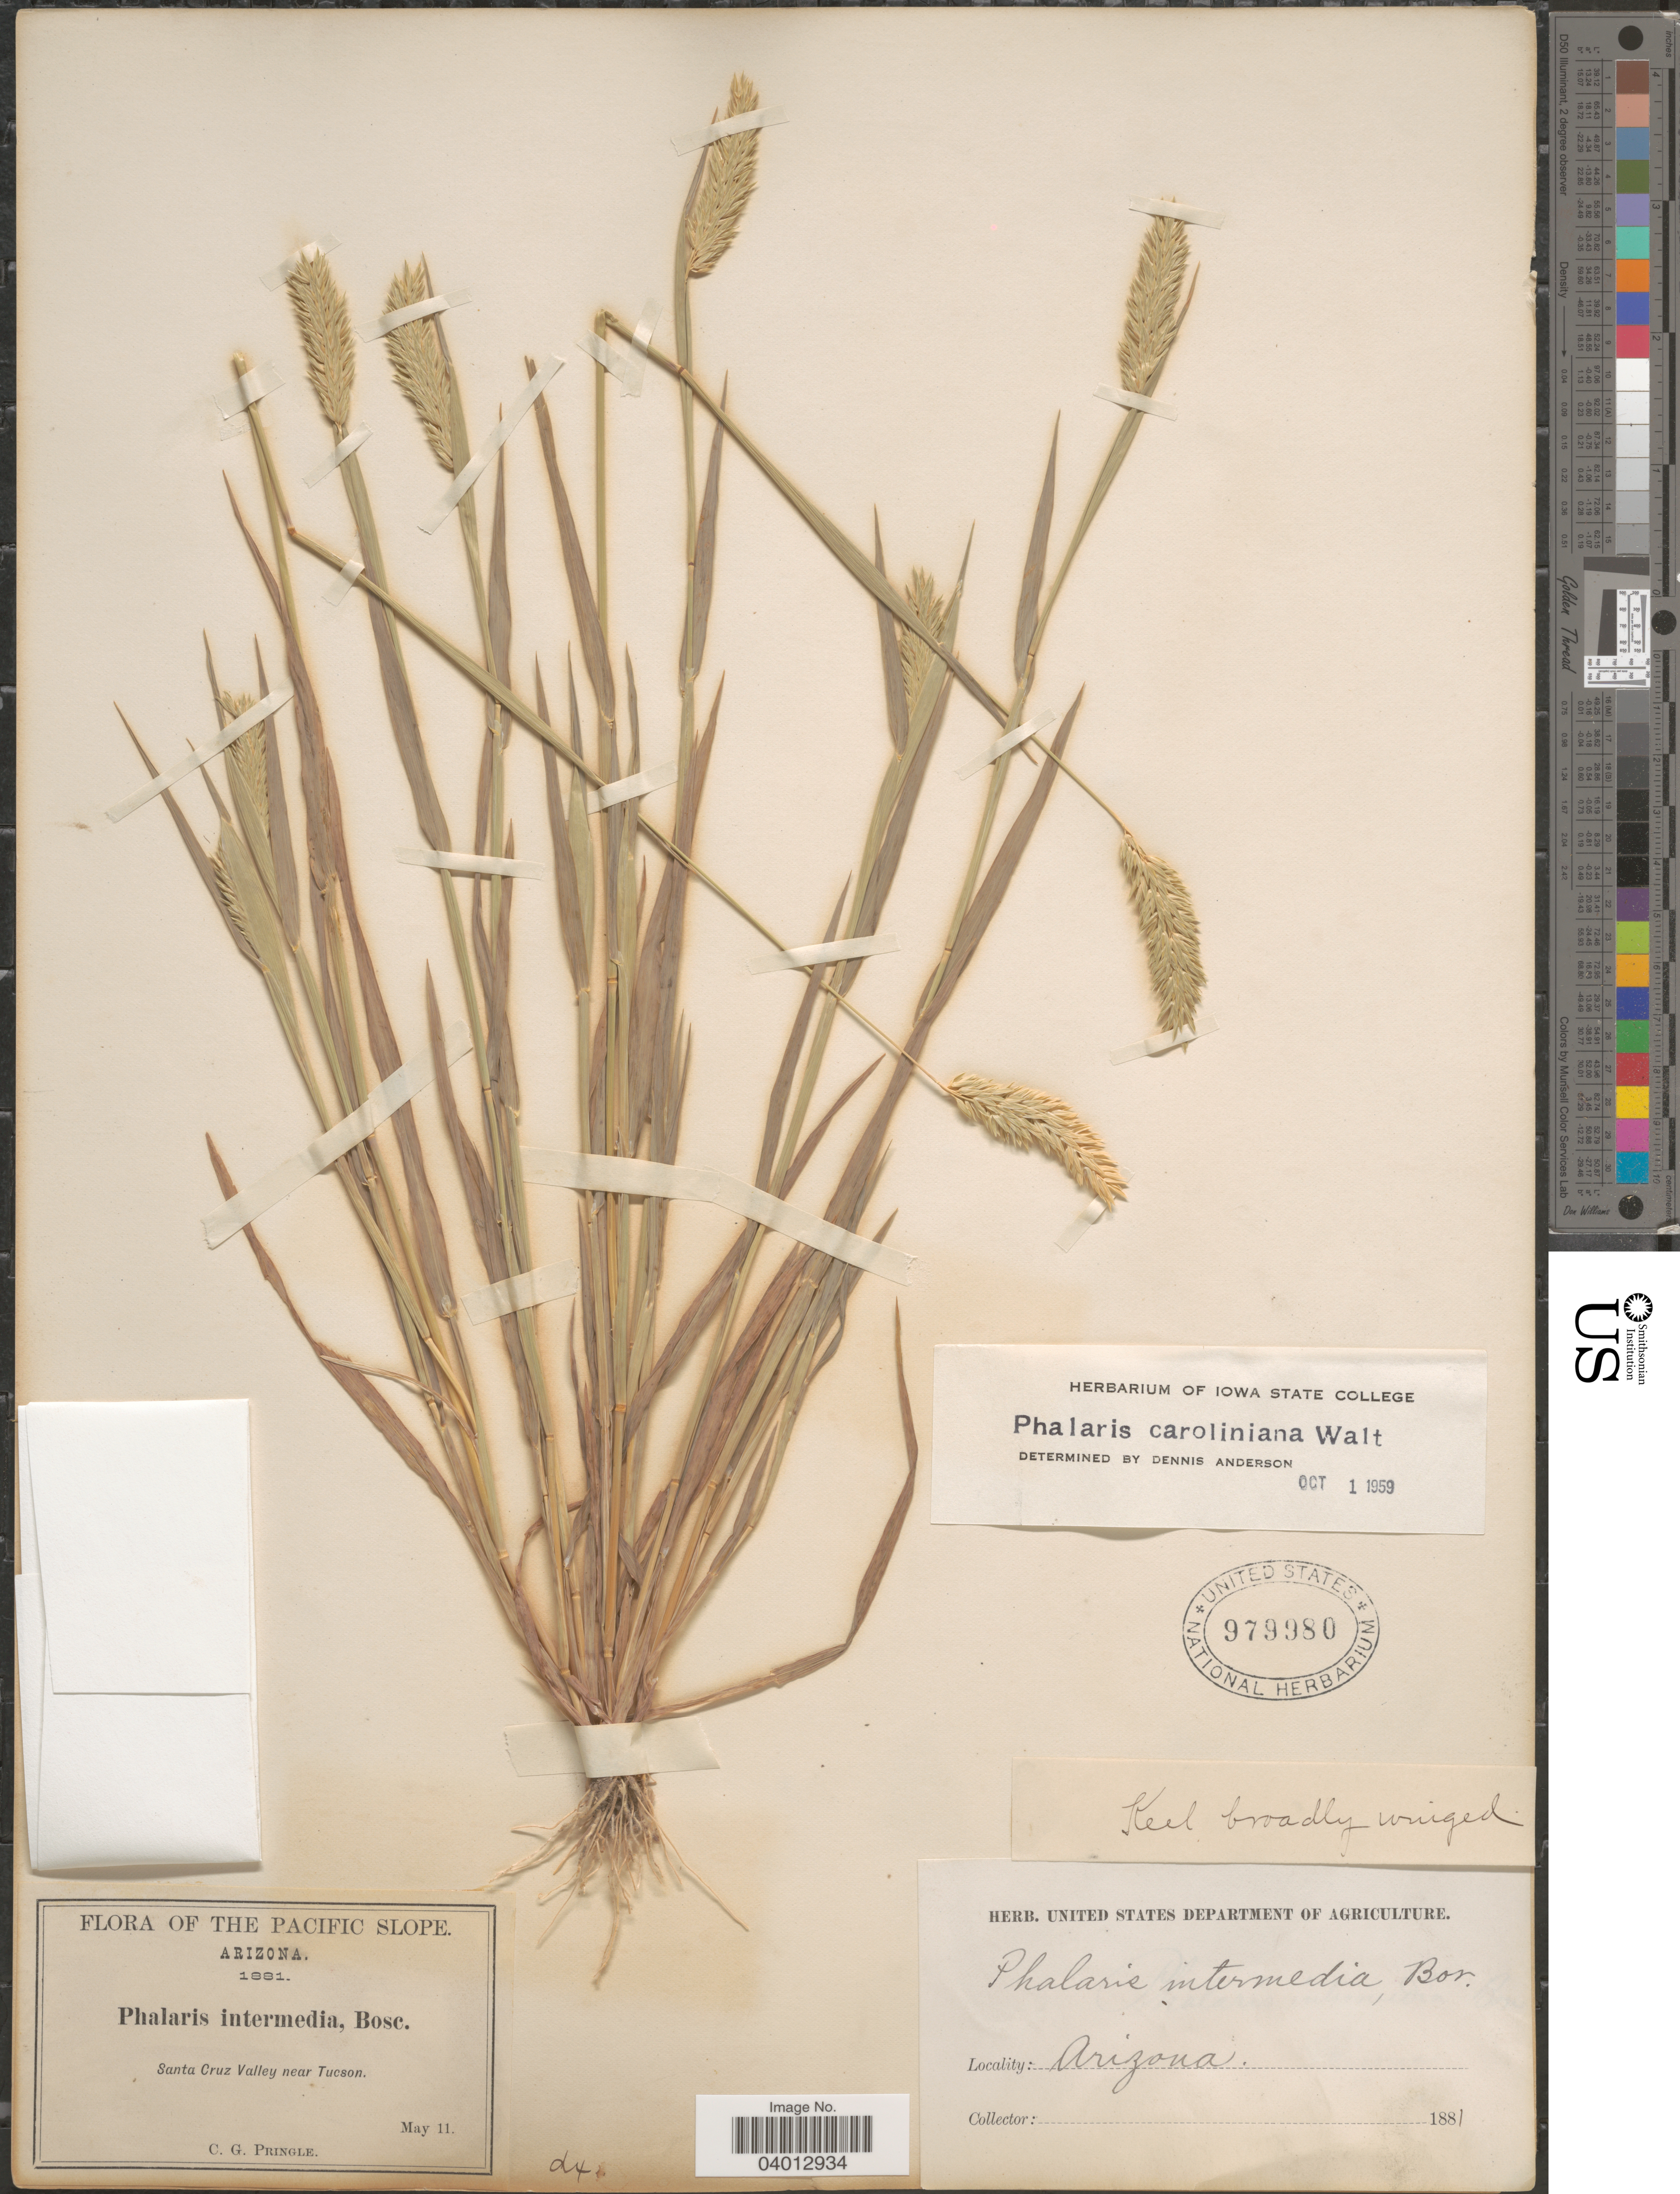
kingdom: Plantae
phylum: Tracheophyta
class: Liliopsida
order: Poales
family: Poaceae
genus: Phalaris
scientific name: Phalaris caroliniana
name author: Walter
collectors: C. G. Pringle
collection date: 1881-05-11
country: United States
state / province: Arizona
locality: Pacific Slope. Santa Cruz Valley near Tucson.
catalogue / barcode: US 979980